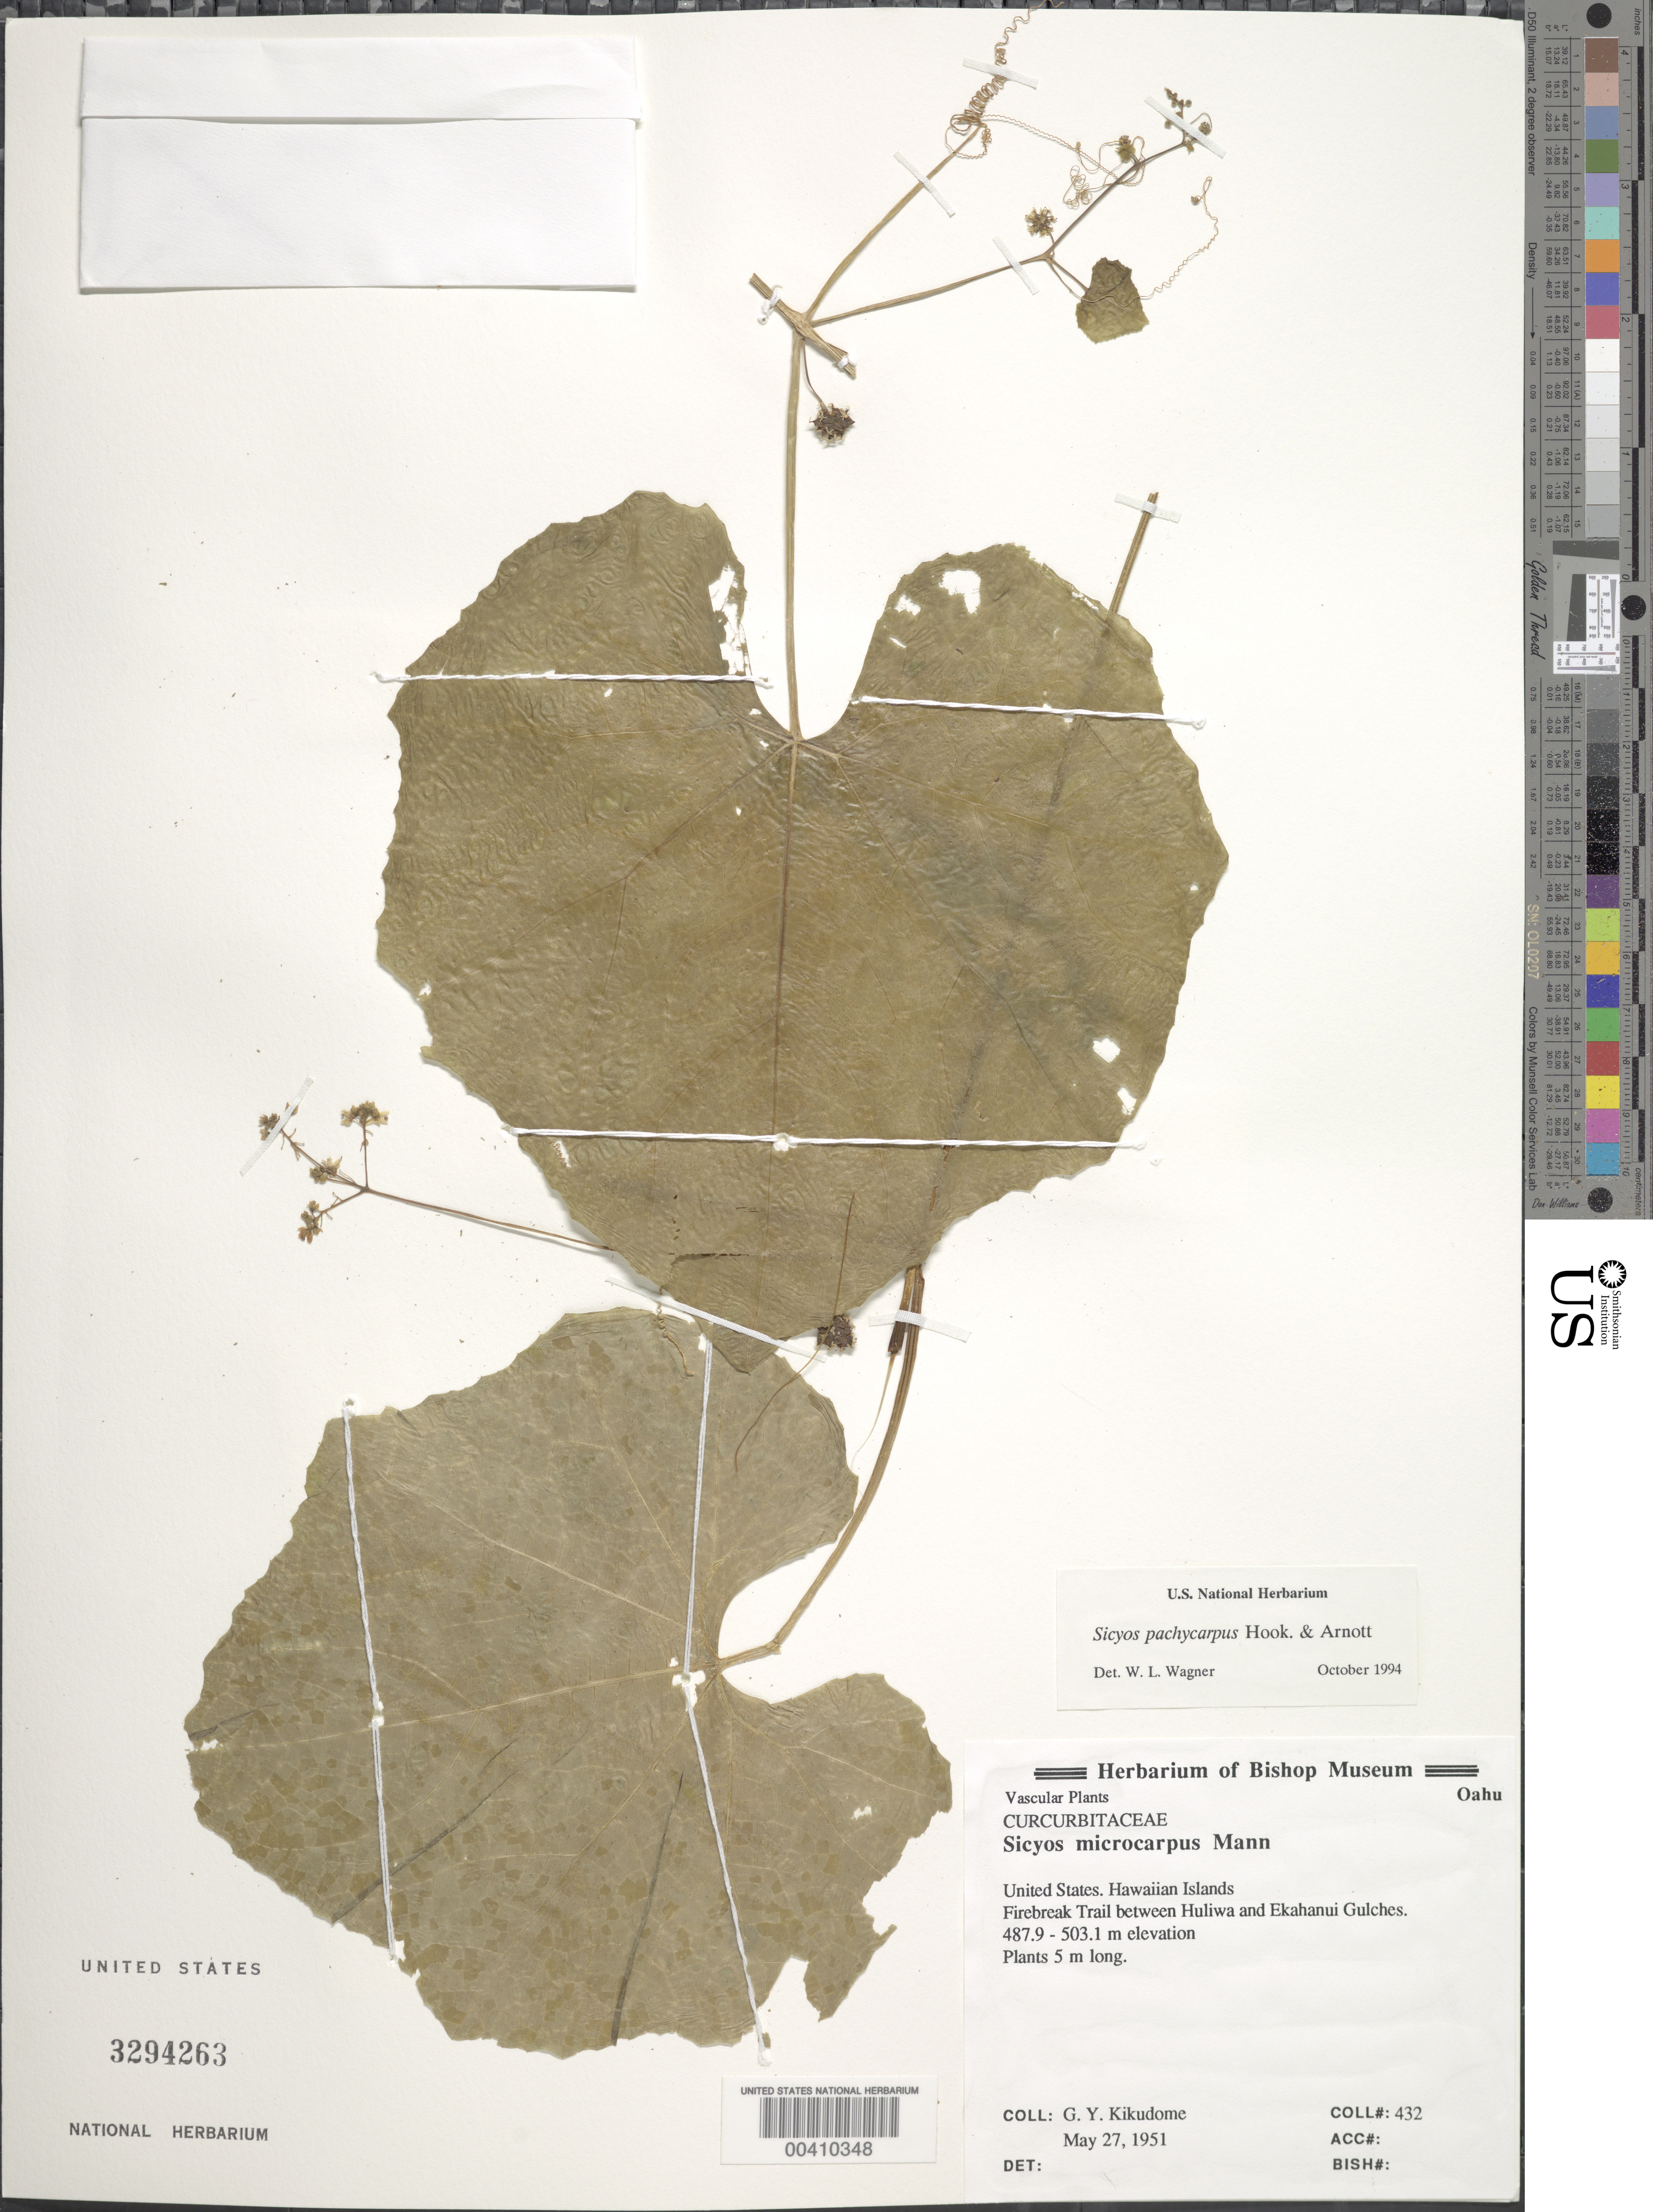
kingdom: Plantae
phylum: Tracheophyta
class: Magnoliopsida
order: Cucurbitales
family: Cucurbitaceae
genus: Sicyos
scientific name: Sicyos pachycarpus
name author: Hook. & Arn.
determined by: Wagner, W. L., (BOT), Smithsonian Institution - National Museum of Natural History (UNITED STATES)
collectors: G. Kikudome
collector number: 432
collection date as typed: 27 May 1951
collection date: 1951-05-27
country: United States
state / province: Hawaii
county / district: Honolulu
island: Oahu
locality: Firebreak Trail between Huliwa & Ekahanui Gulches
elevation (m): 488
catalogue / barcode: US 3294263